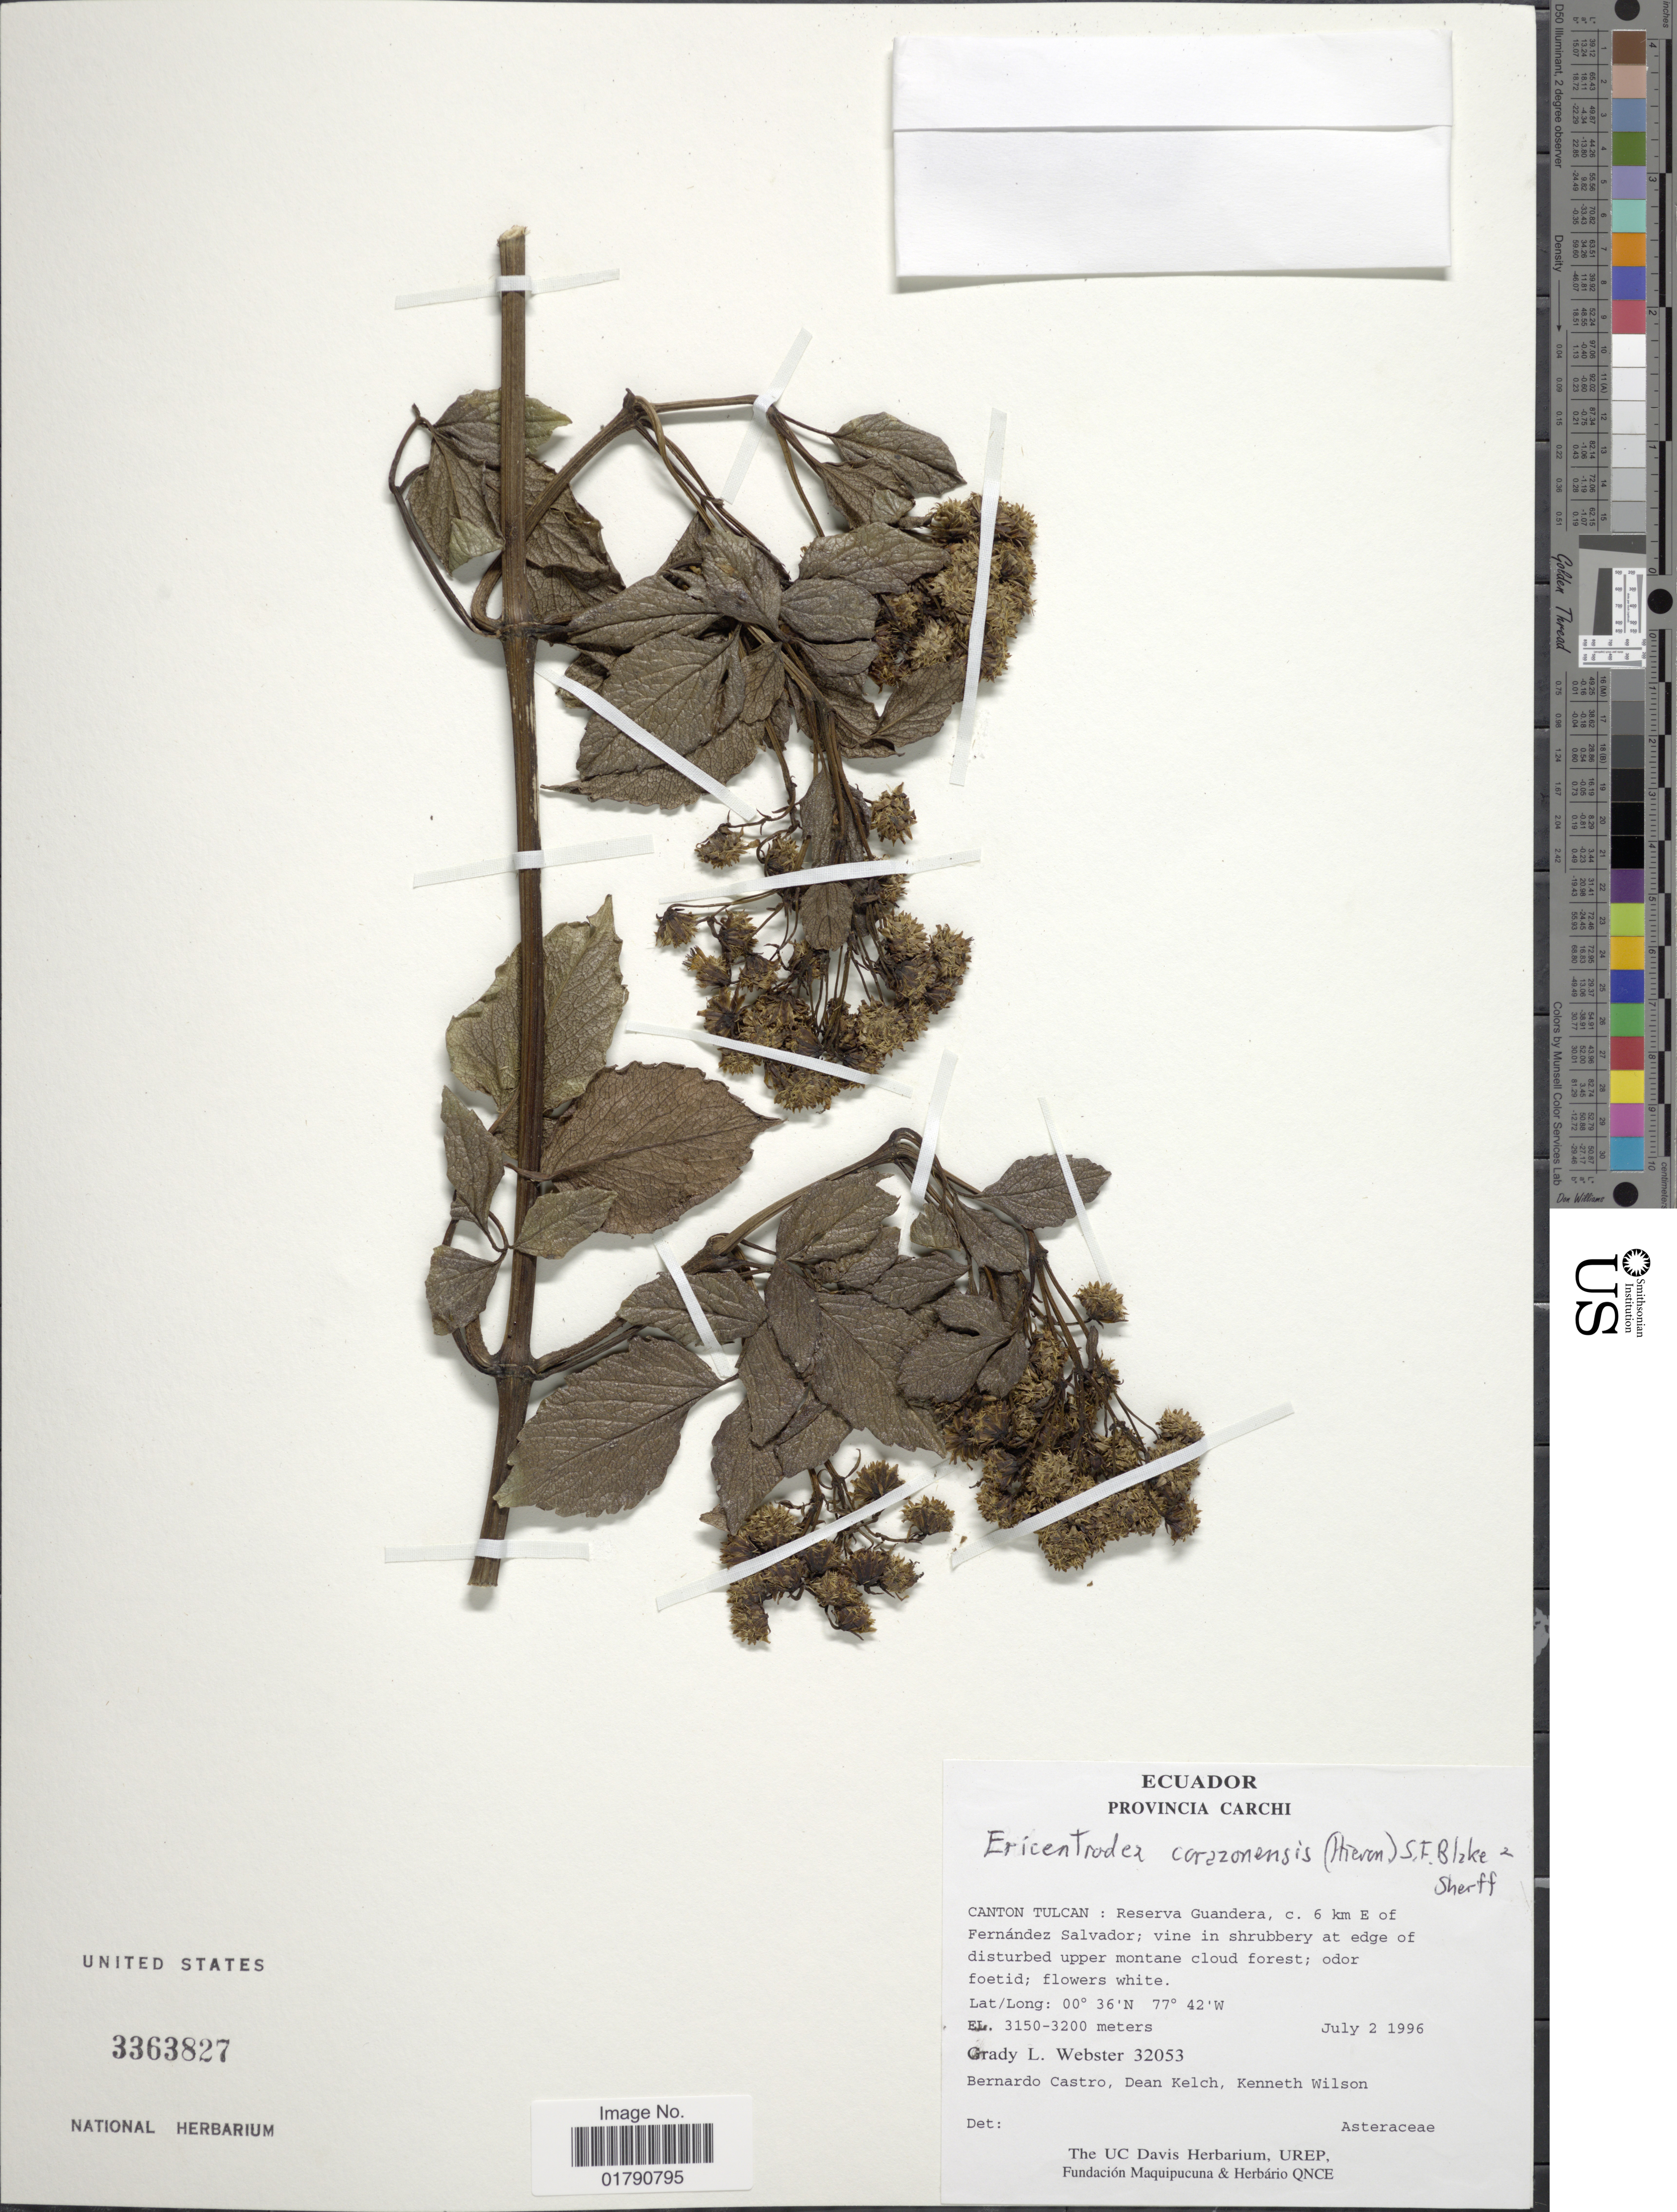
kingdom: Plantae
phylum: Tracheophyta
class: Magnoliopsida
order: Asterales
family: Asteraceae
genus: Ericentrodea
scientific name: Ericentrodea corazonensis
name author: (Hieron.) S.F. Blake & Sherff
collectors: G. L. Webster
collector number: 32053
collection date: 1996-07-02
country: Ecuador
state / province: Carchi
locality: Canton Tulcan, Reserva Guandera, c. 6 km E of Fernandez Salvador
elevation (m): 3150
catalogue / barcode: US 3363827